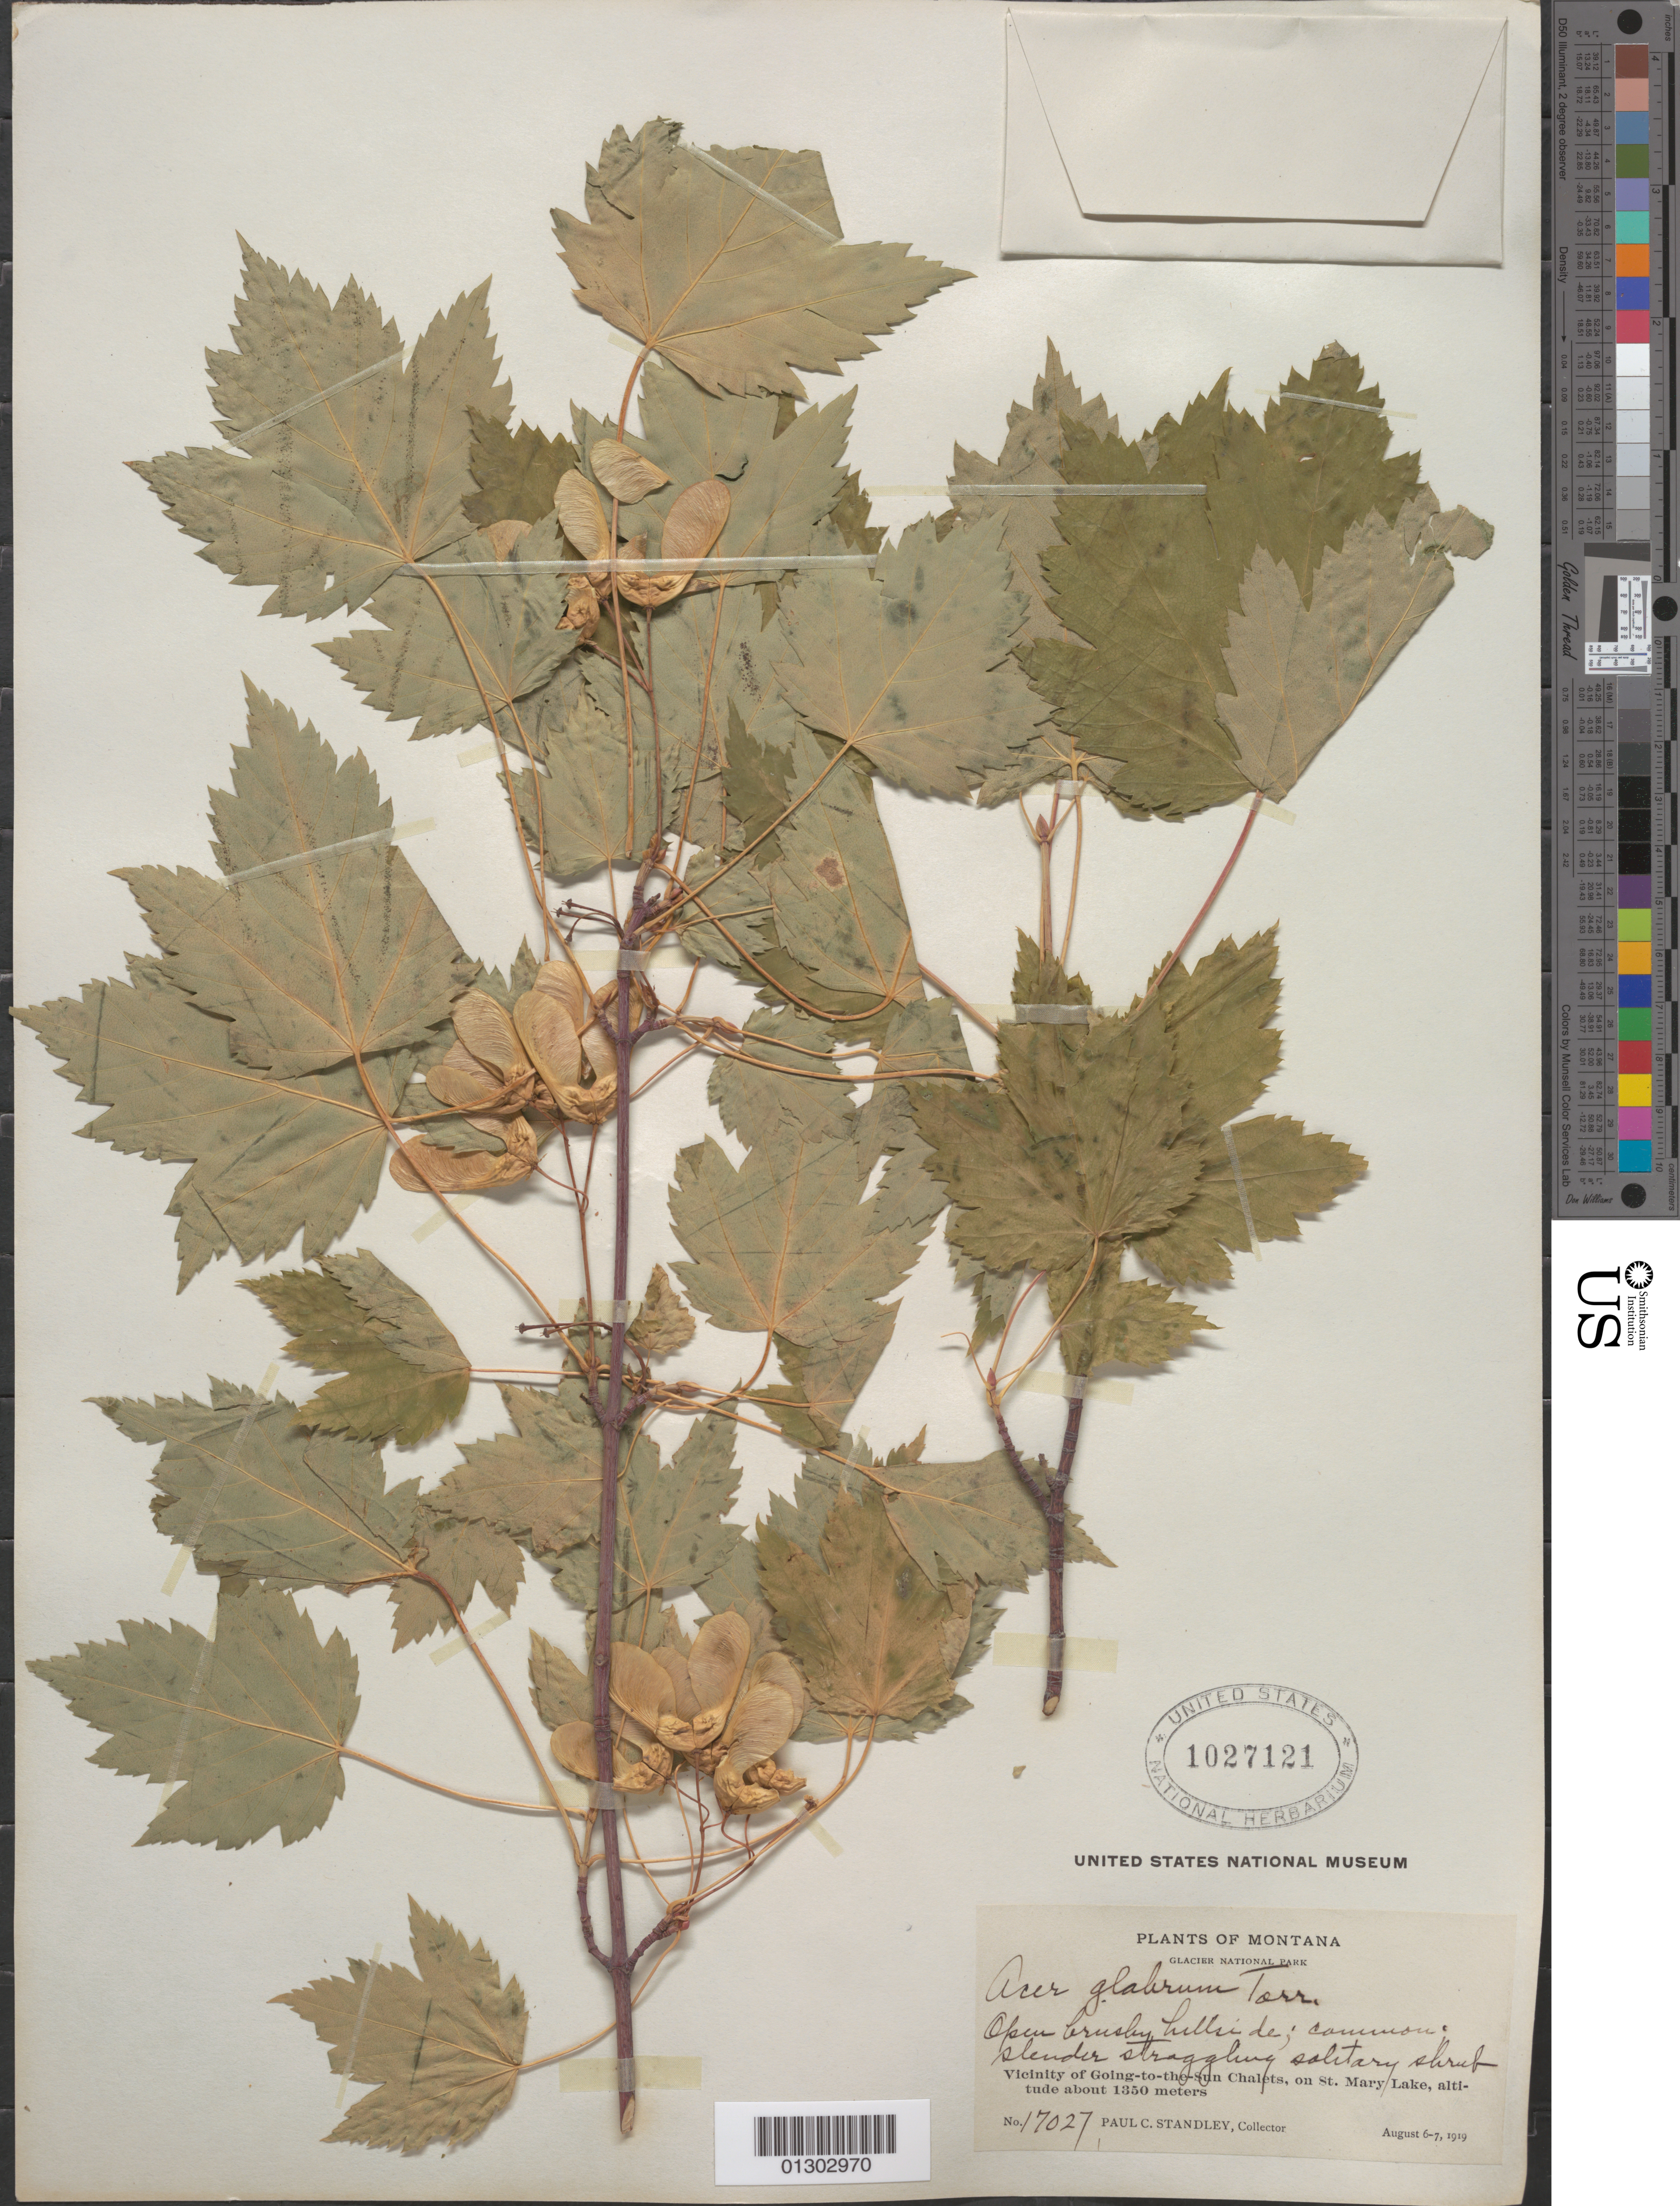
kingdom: Plantae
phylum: Tracheophyta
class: Magnoliopsida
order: Sapindales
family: Sapindaceae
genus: Acer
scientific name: Acer glabrum var. douglasii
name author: (Hook.) Dippel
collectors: P. C. Standley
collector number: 17027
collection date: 1919-08-06/1919-08-07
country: United States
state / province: Montana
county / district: Glacier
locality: Glacier National Park, vicinity of Going-to-the-Sun Chalets, on St. Mary's Lake.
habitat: Open brushy hillside; common.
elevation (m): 1350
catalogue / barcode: US 1027121